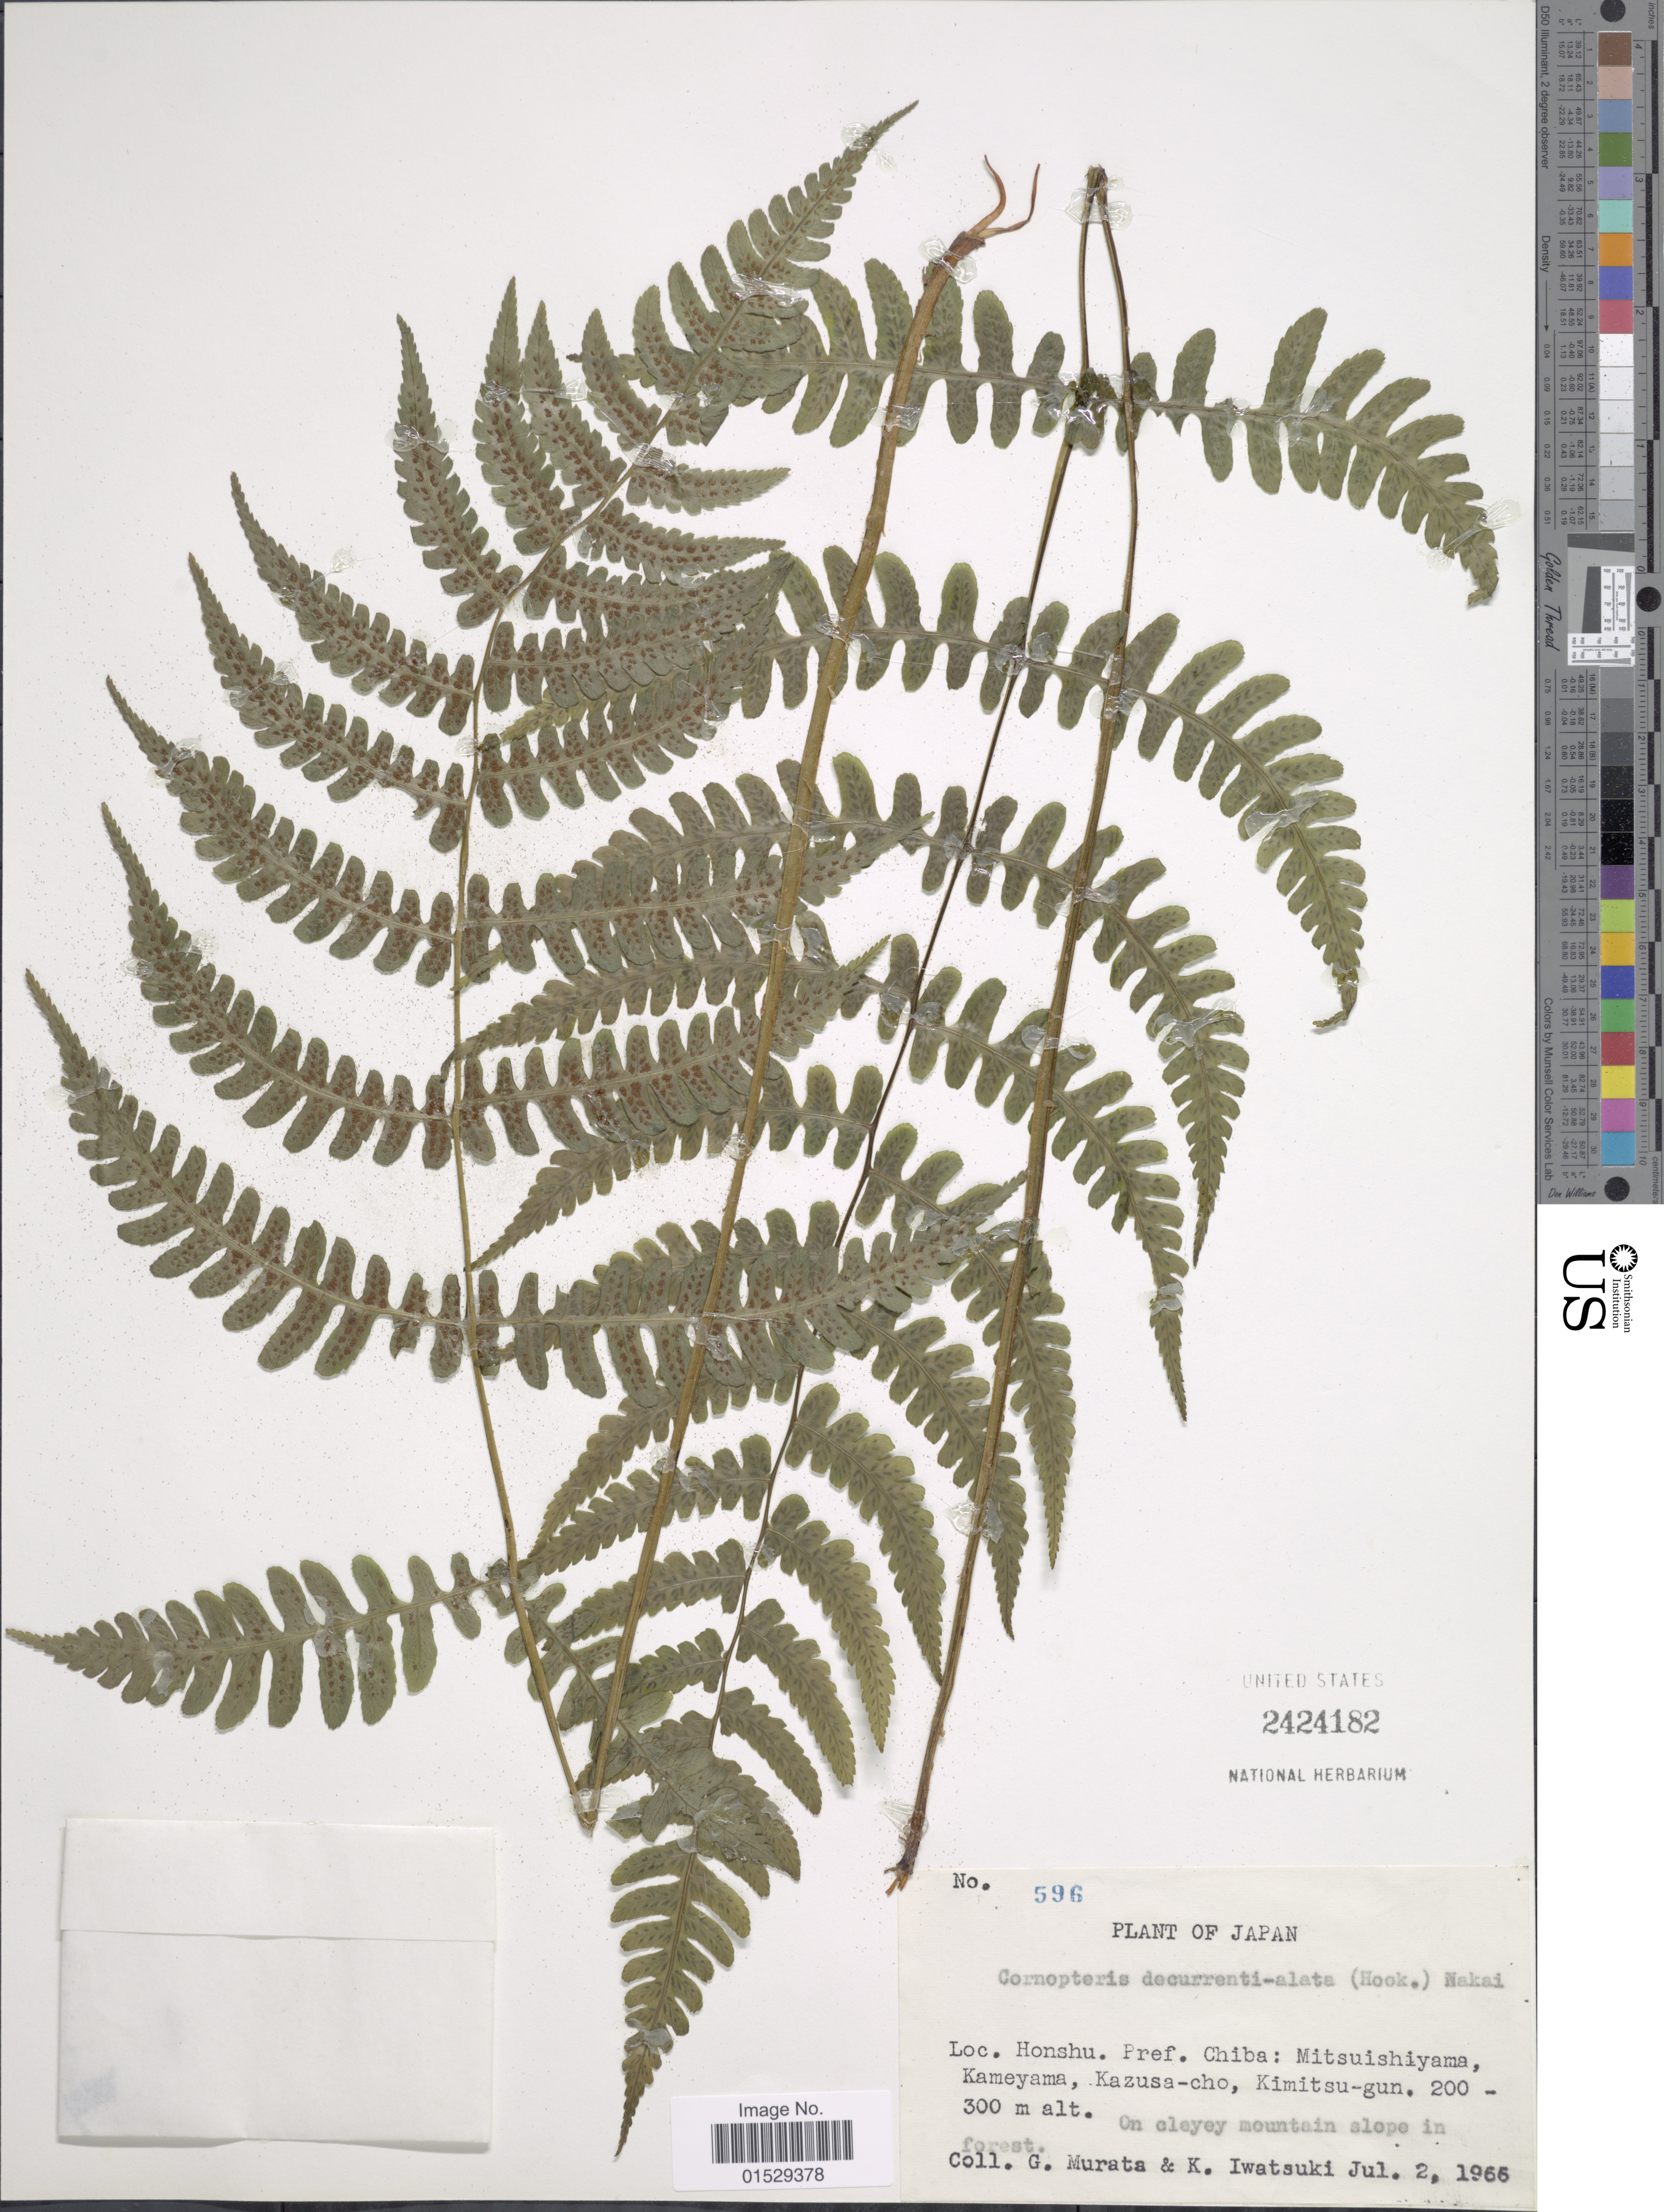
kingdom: Plantae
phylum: Tracheophyta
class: Polypodiopsida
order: Polypodiales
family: Athyriaceae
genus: Cornopteris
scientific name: Cornopteris decurrentialata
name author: (Hook.) Nakai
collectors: G. Murata & K. Iwatsuki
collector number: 596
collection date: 1965-07-02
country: Japan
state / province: Tiba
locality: Honshu. Pref. Chiba: Mitsuishiyama, Kameyama, Kazusa-cho, Kimitsu-gun, on cleyey mountain slope in forest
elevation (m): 200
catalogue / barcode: US 2424182